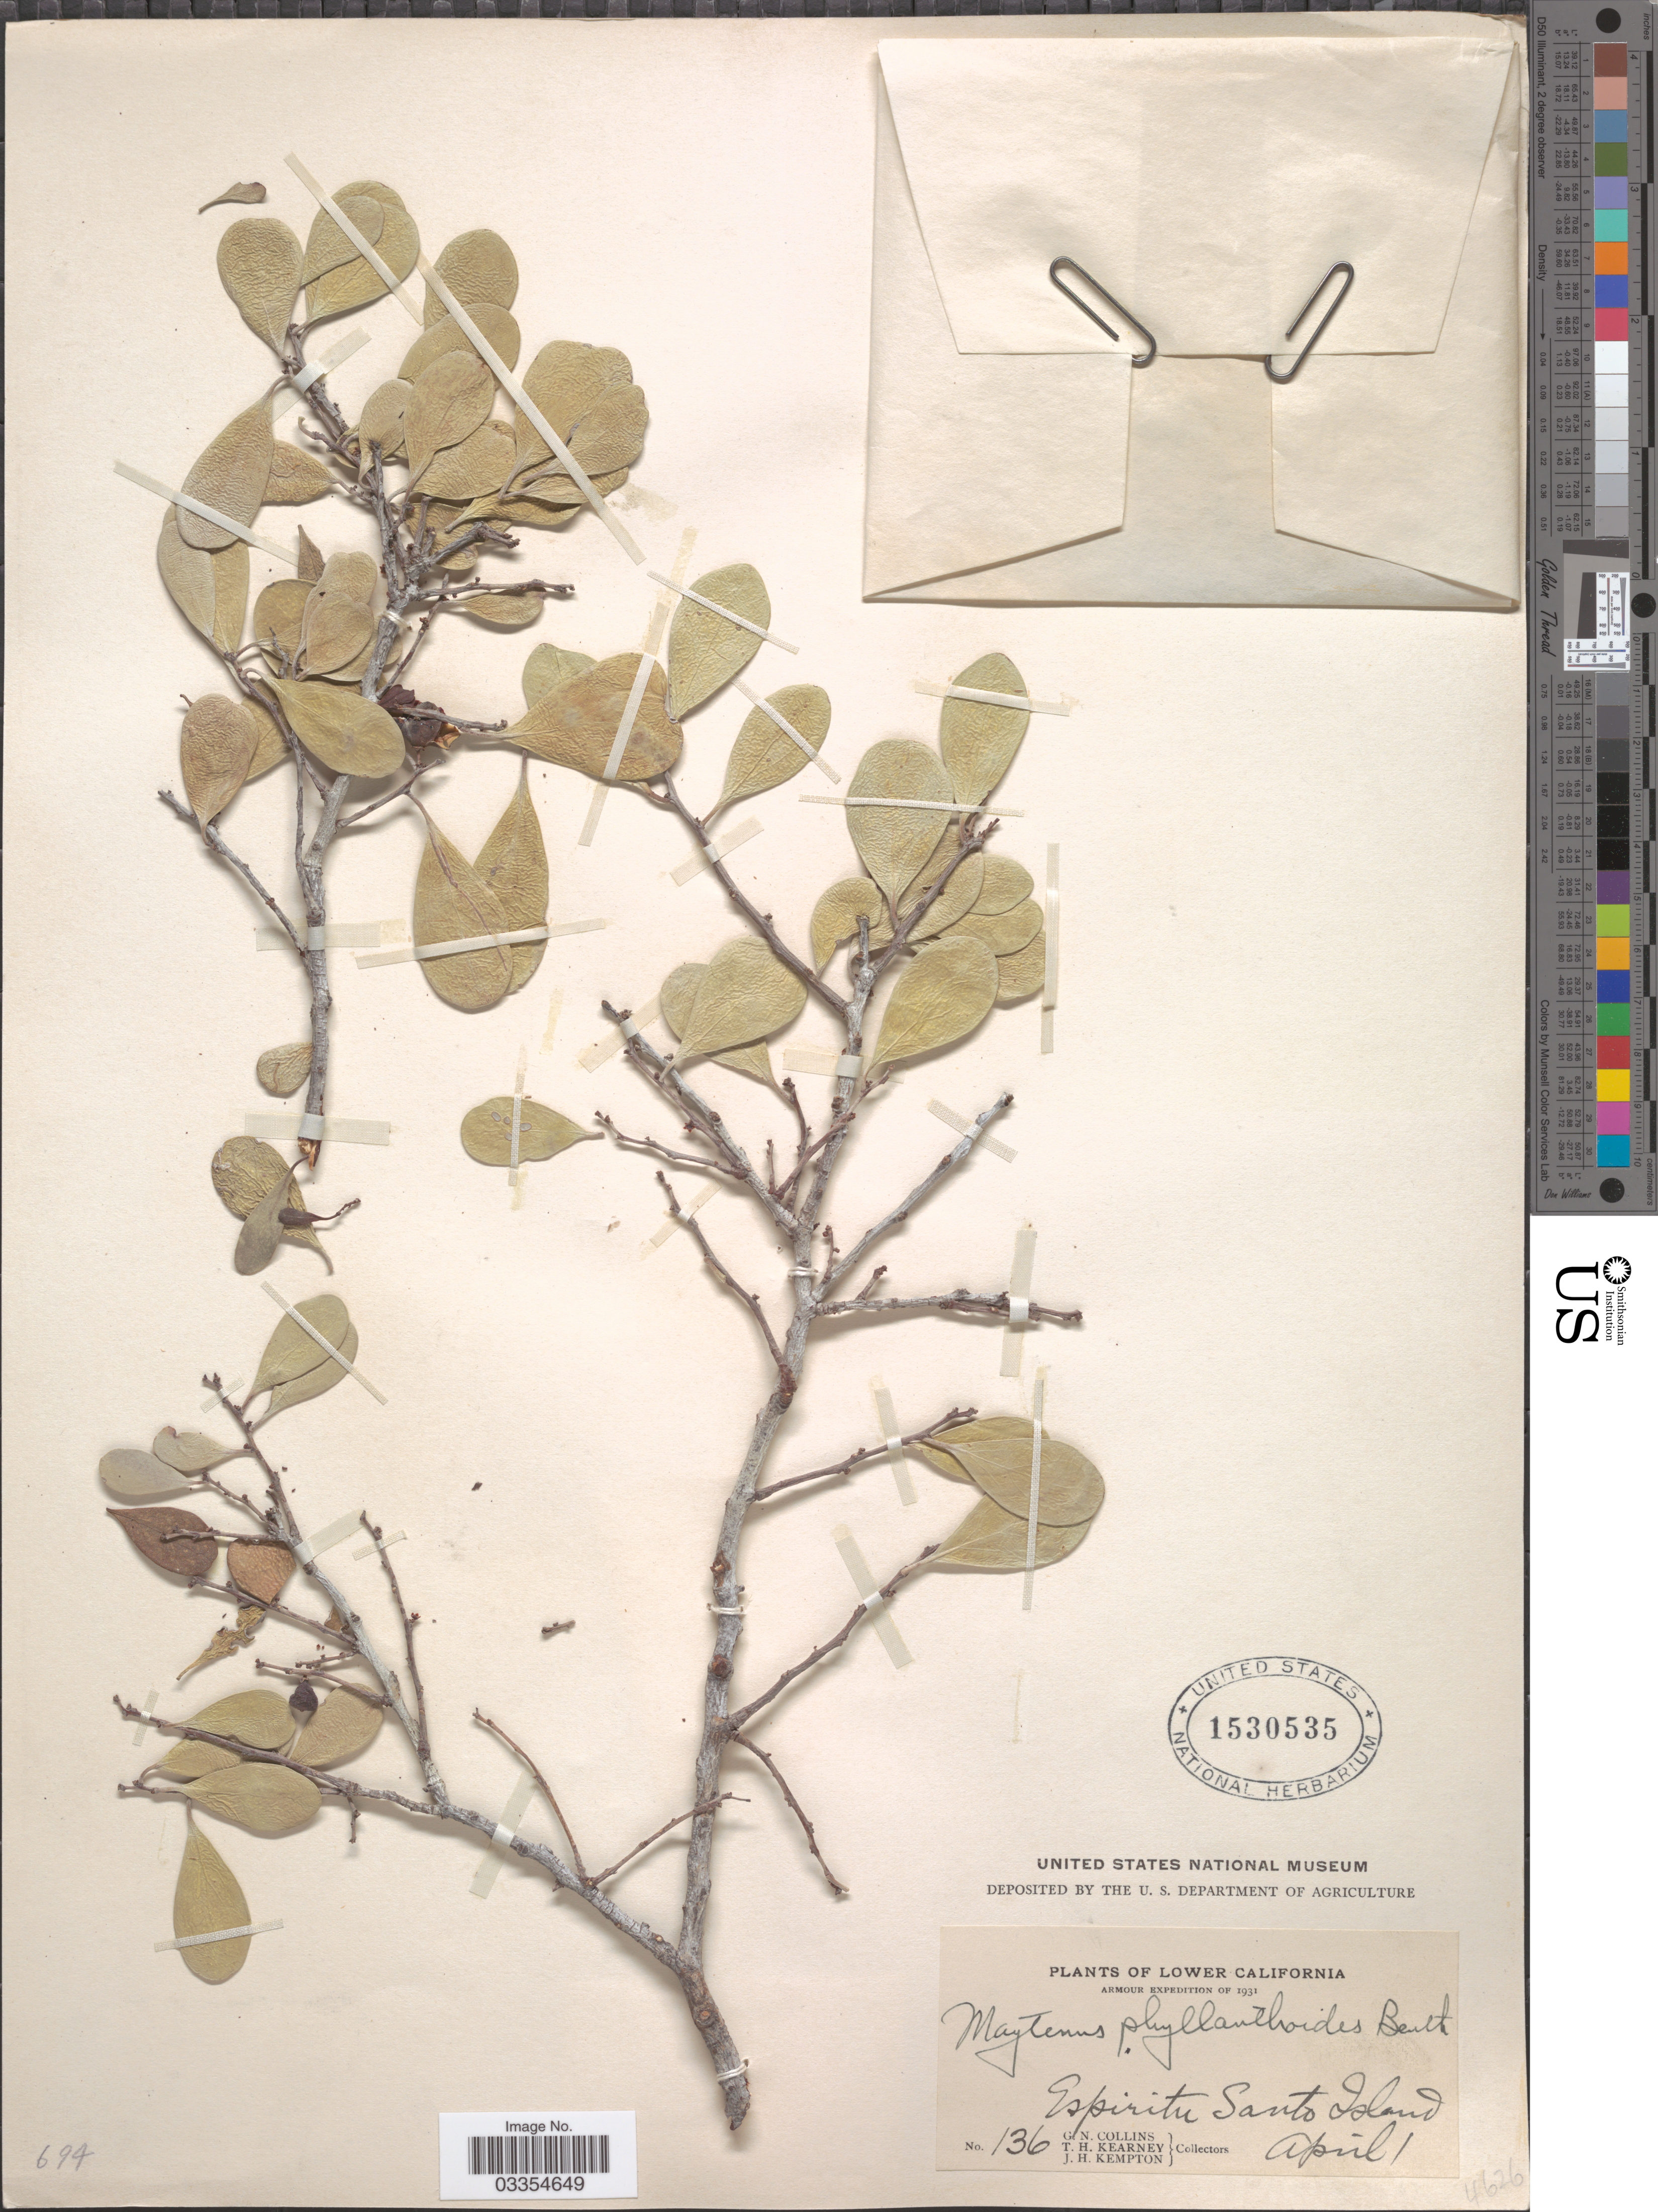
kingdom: Plantae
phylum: Tracheophyta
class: Magnoliopsida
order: Celastrales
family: Celastraceae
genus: Tricerma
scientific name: Tricerma phyllanthoides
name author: (Benth.) Lundell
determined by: Strong, Mark T., (BOT), Smithsonian Institution - National Museum of Natural History (UNITED STATES)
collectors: G. Collins, T. H. Kearney & J. H. Kempton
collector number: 136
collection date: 1931-04-01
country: Mexico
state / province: Baja California Norte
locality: Lower California. Espiritu Santo Island.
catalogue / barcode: US 1530535